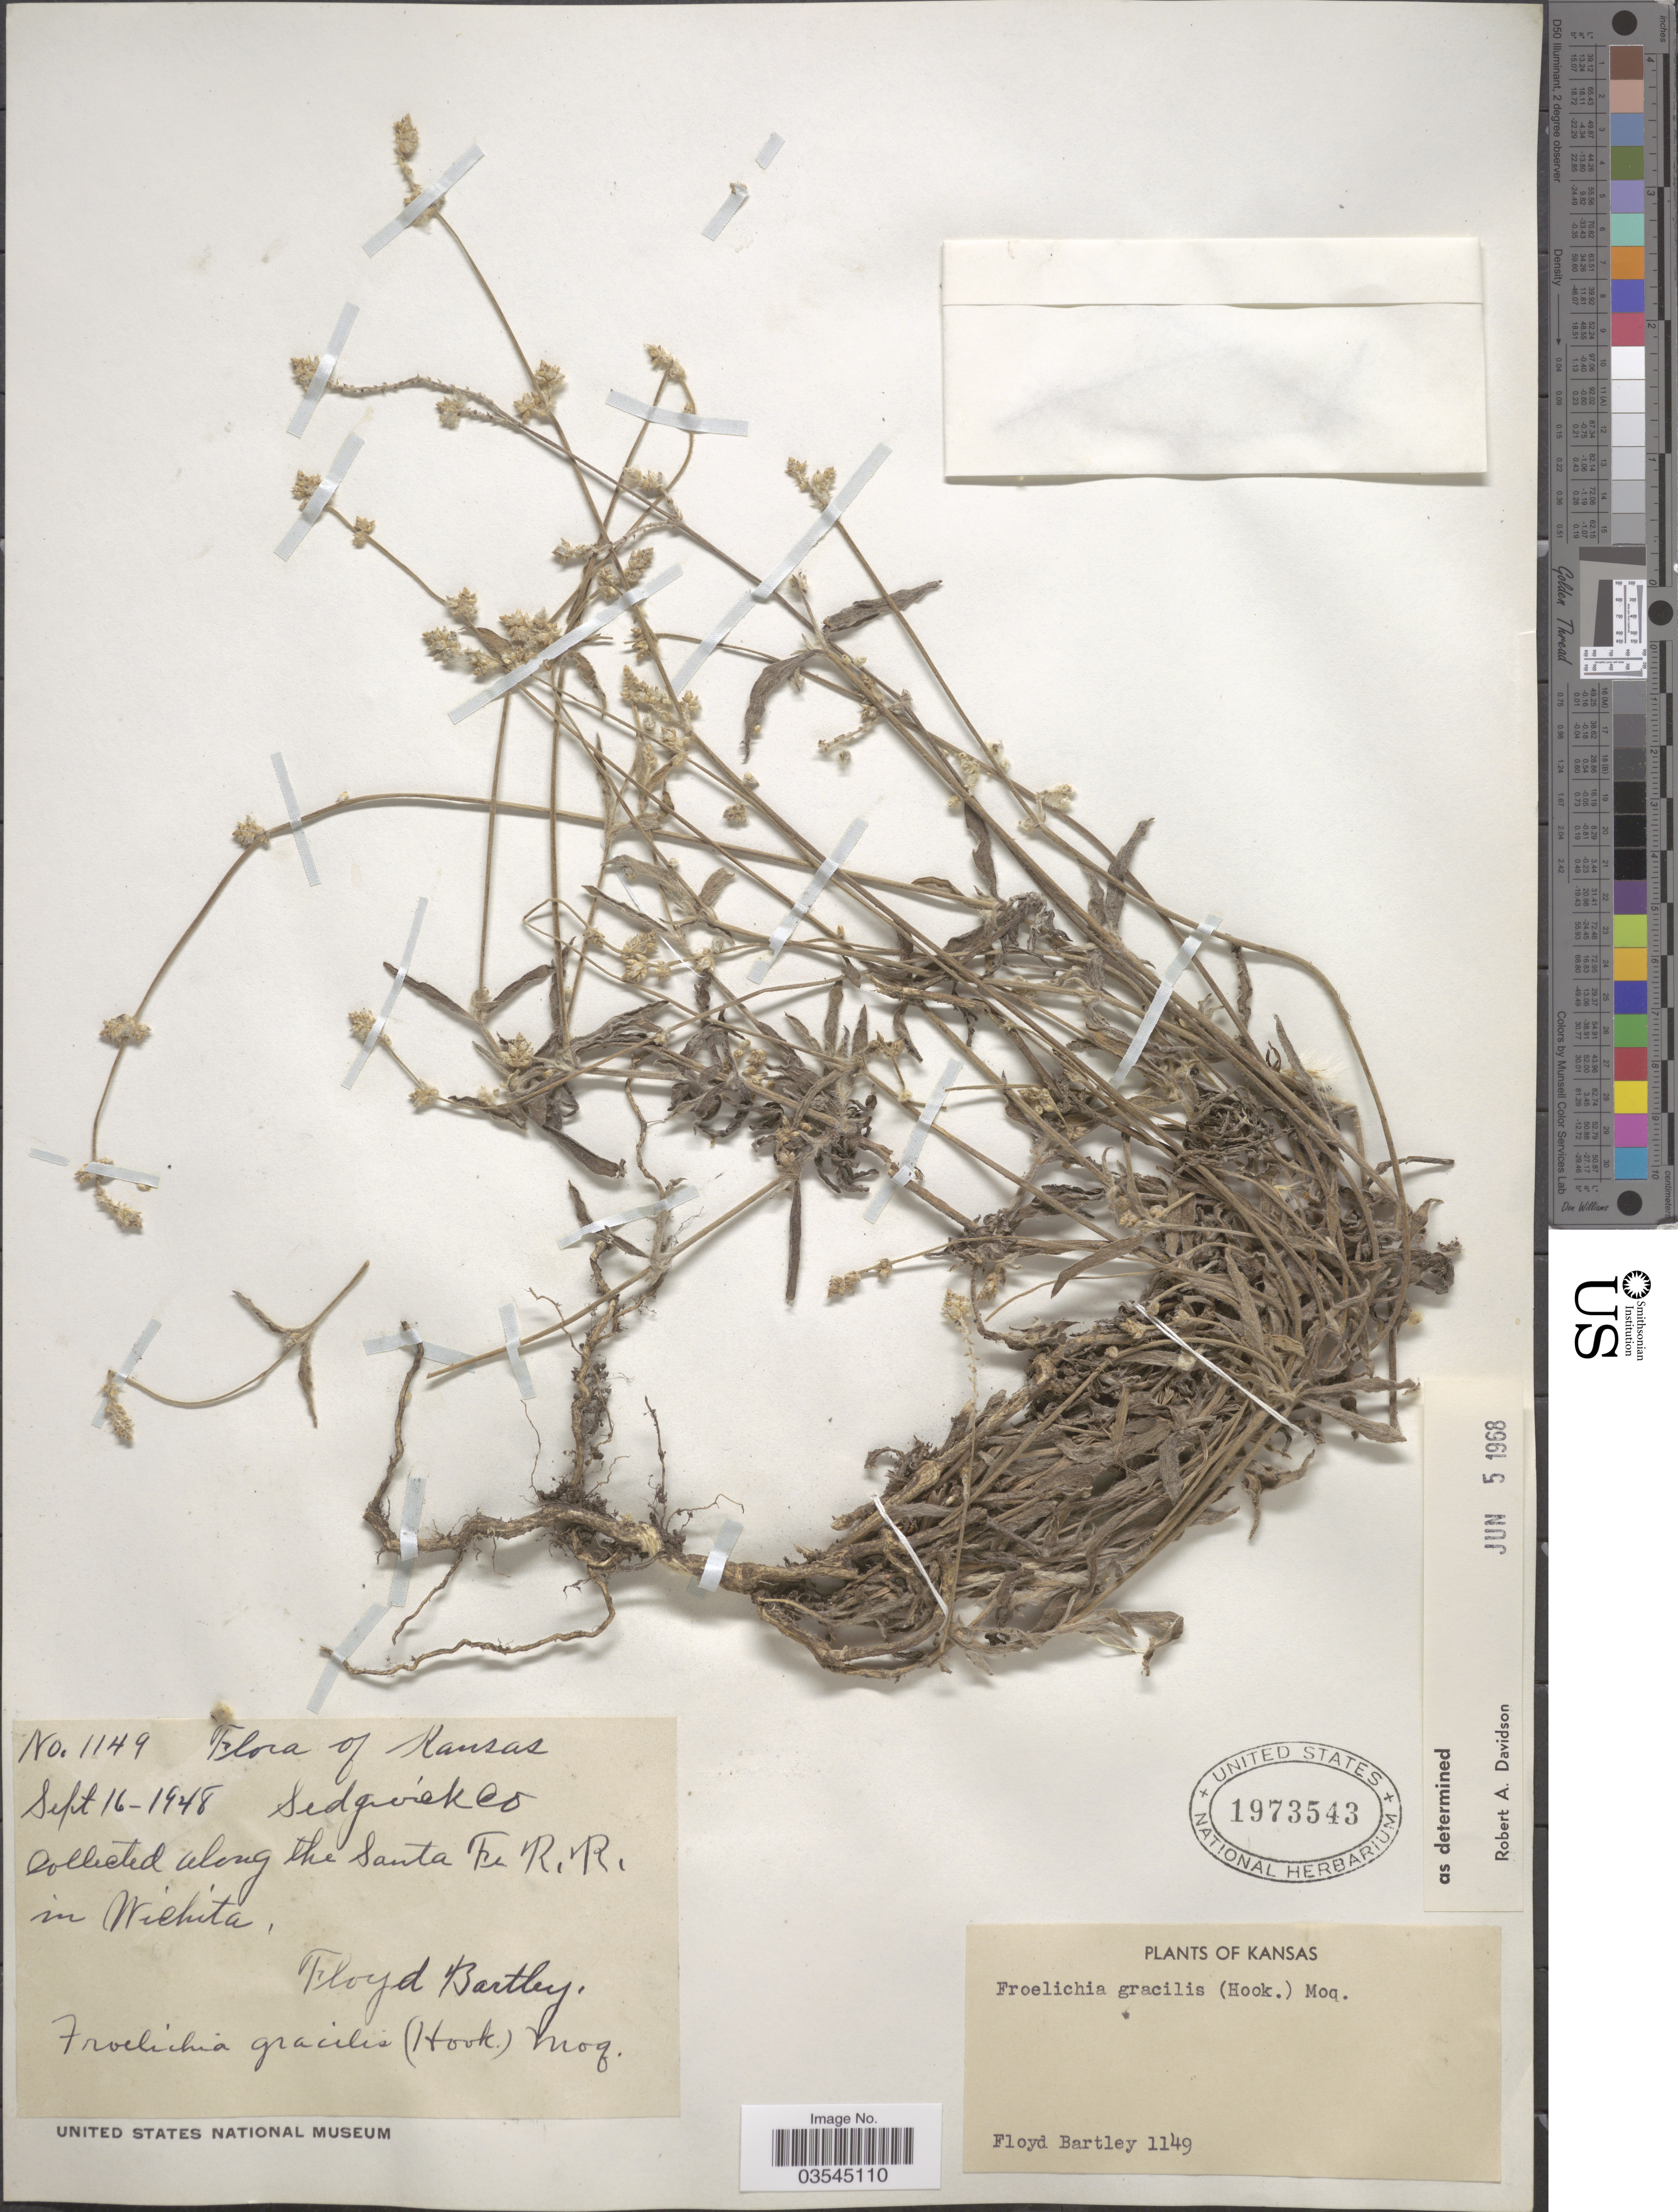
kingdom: Plantae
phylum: Tracheophyta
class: Magnoliopsida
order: Caryophyllales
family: Amaranthaceae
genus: Froelichia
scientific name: Froelichia gracilis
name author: (Hook.) Moq.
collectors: F. Bartley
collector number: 1149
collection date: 1948-09-16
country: United States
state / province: Kansas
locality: Along the Santa Fe R.R.R. in Wichita.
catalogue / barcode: US 1973543